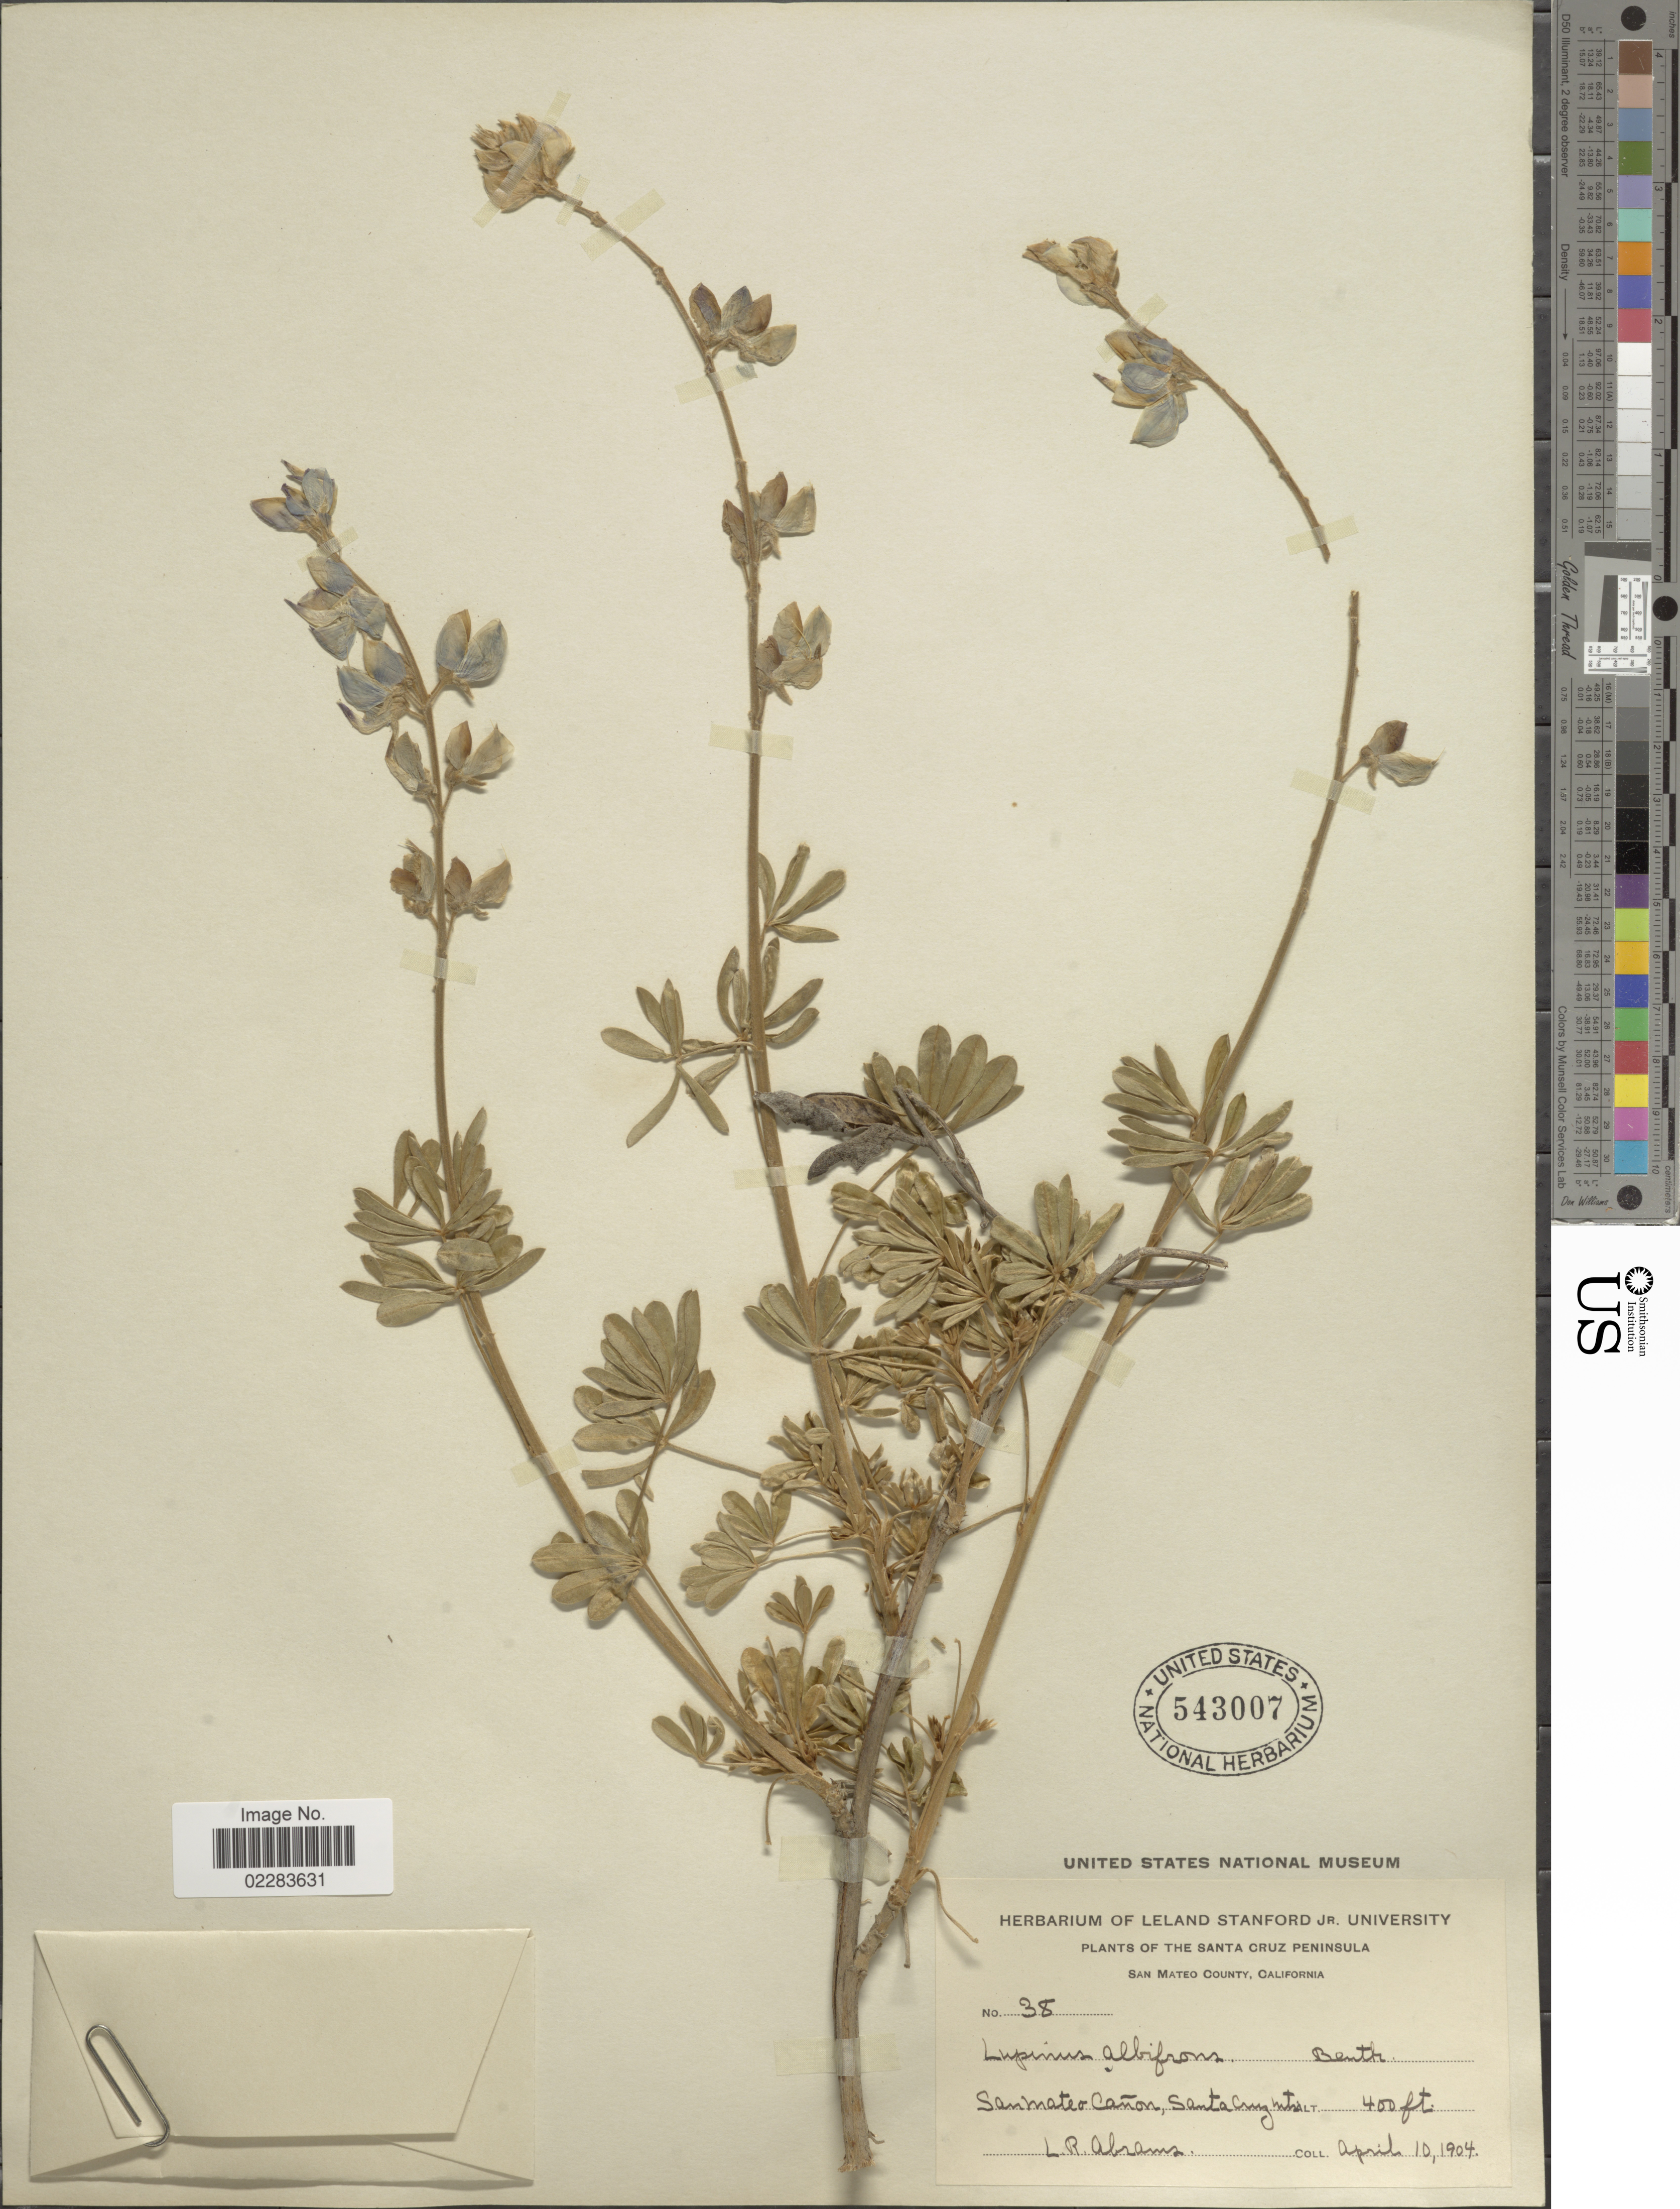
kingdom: Plantae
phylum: Tracheophyta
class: Magnoliopsida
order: Fabales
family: Fabaceae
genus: Lupinus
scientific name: Lupinus albifrons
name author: Benth.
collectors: L. Abrams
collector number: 38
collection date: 1904-04-10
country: United States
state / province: California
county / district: San Mateo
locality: Santa Cruz Peneinsula. San Mateo County. San Mateo Canon, Santa Cruz Mts.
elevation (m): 122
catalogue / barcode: US 543007